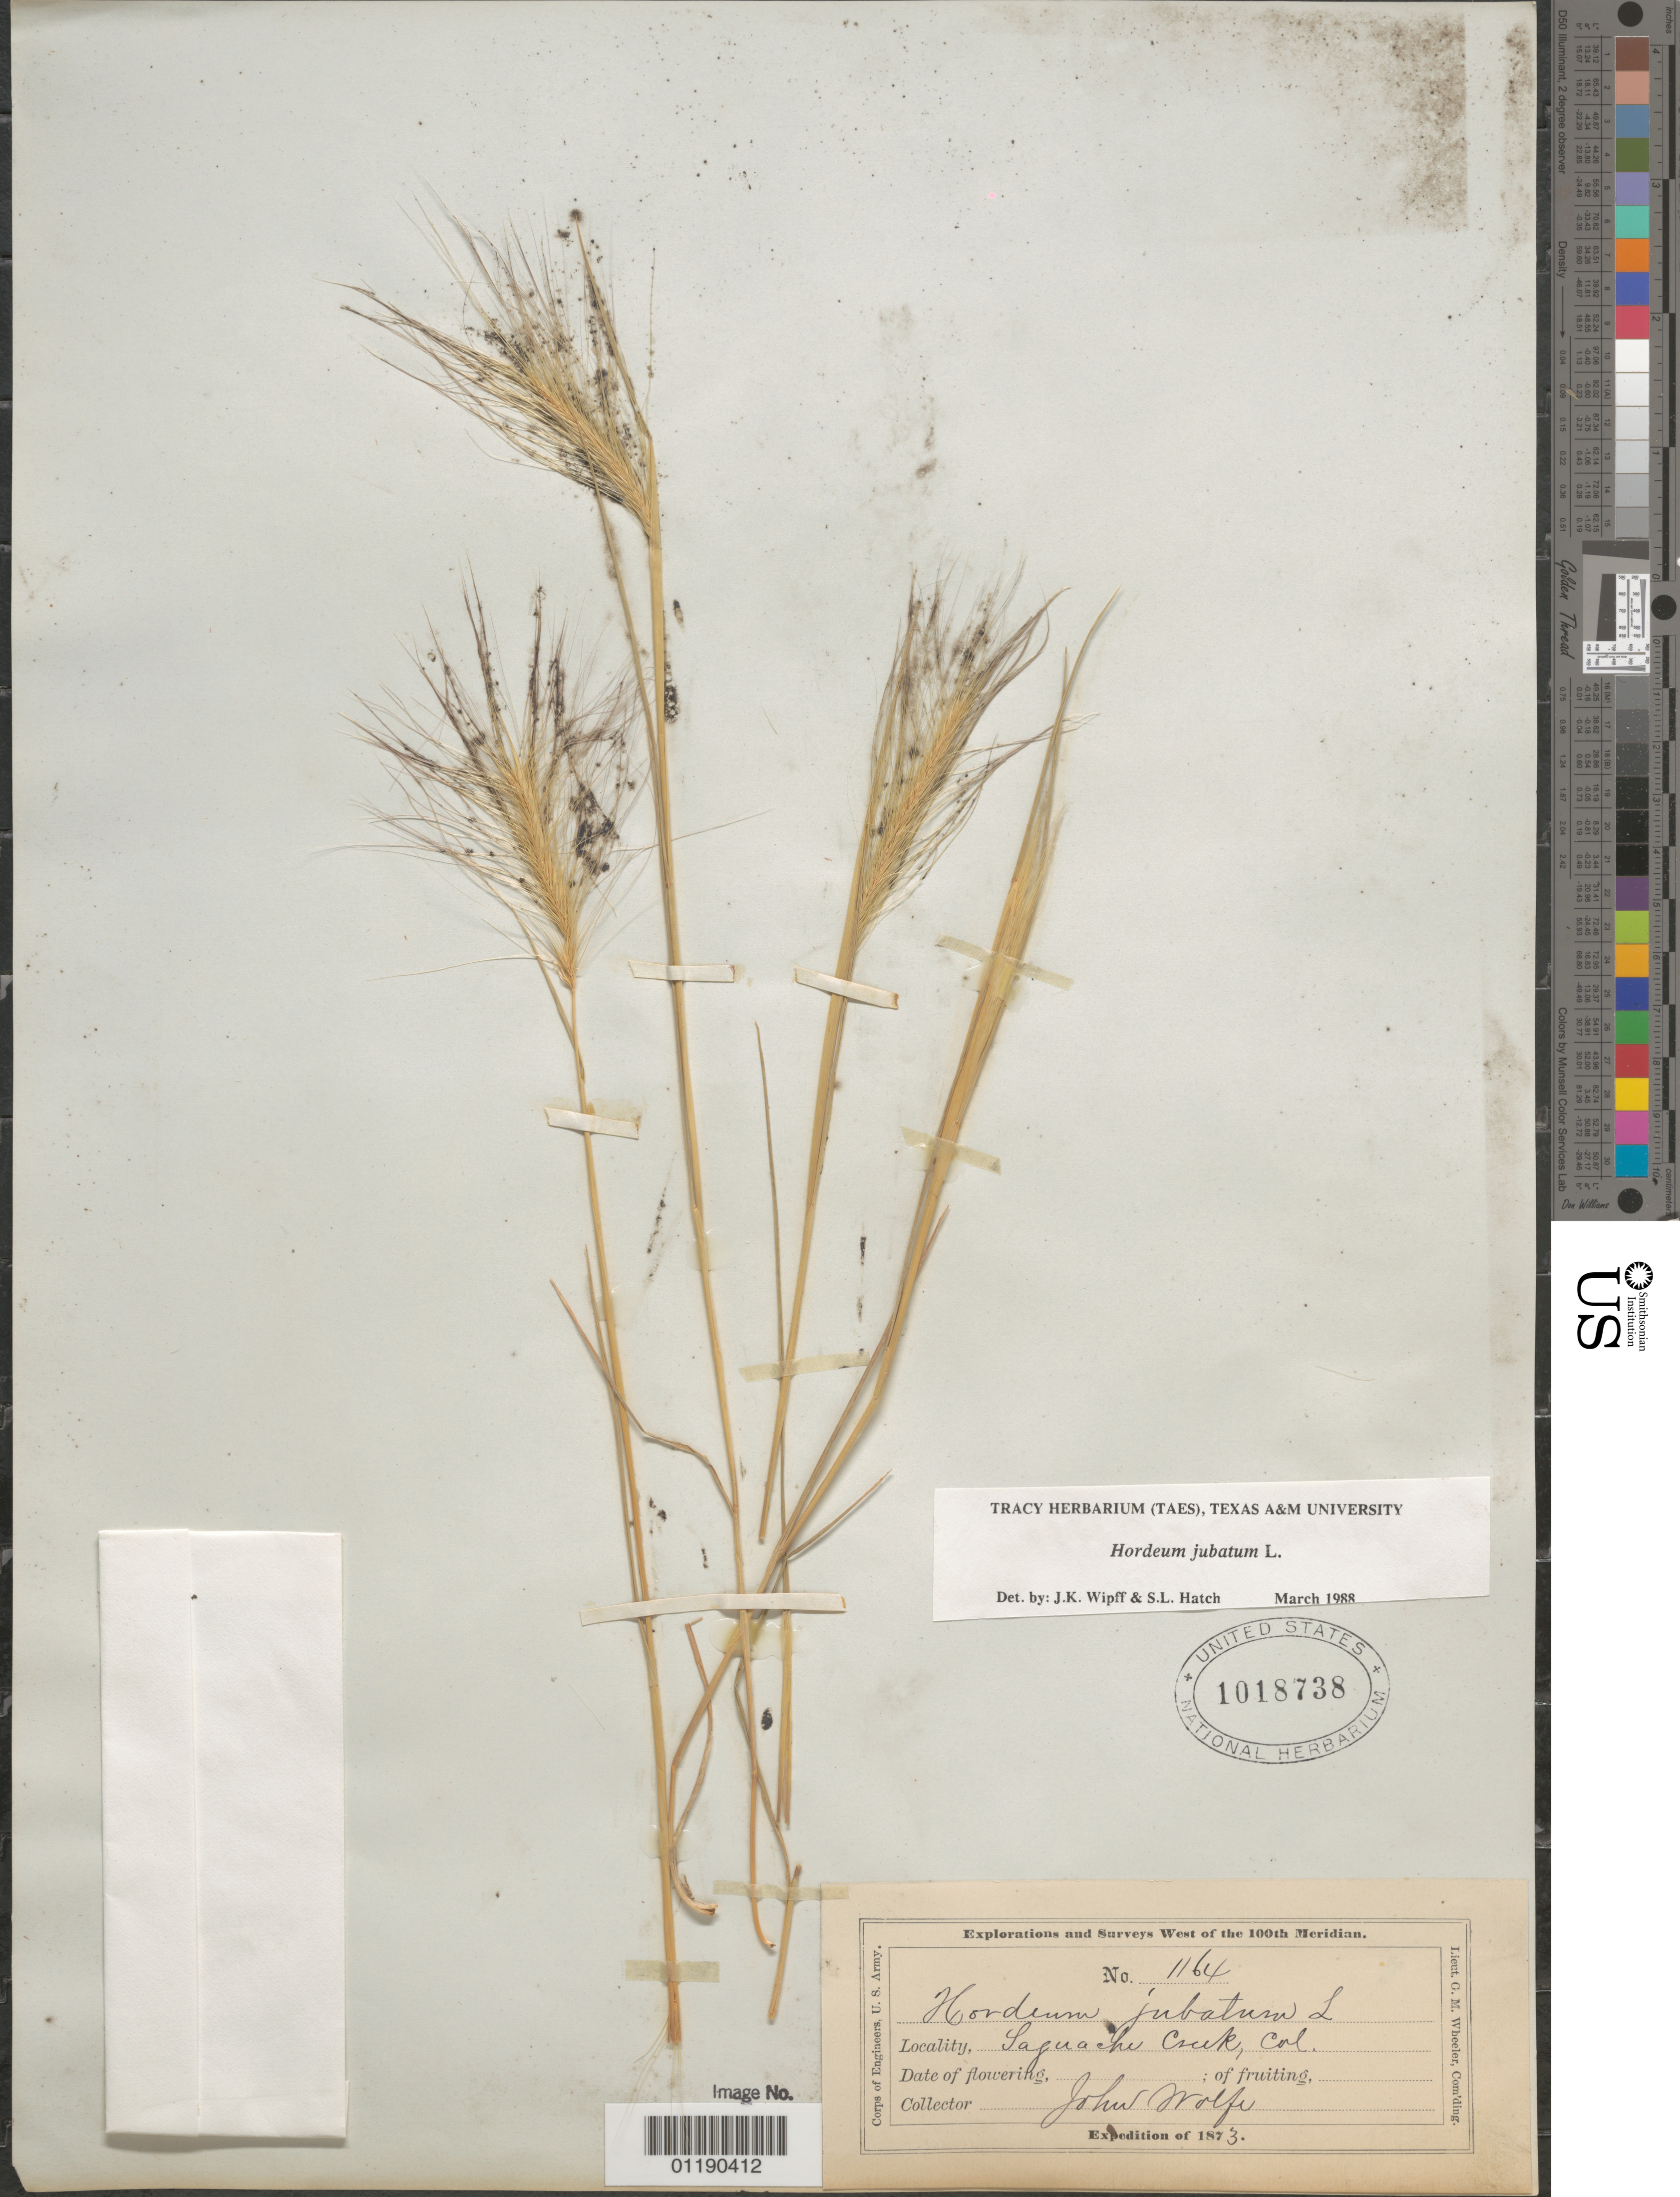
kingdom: Plantae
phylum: Tracheophyta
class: Liliopsida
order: Poales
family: Poaceae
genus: Hordeum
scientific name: Hordeum jubatum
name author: L.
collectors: J. Wolf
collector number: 1164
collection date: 1873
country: United States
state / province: Colorado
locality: Saguache Creek.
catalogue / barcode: US 1018738